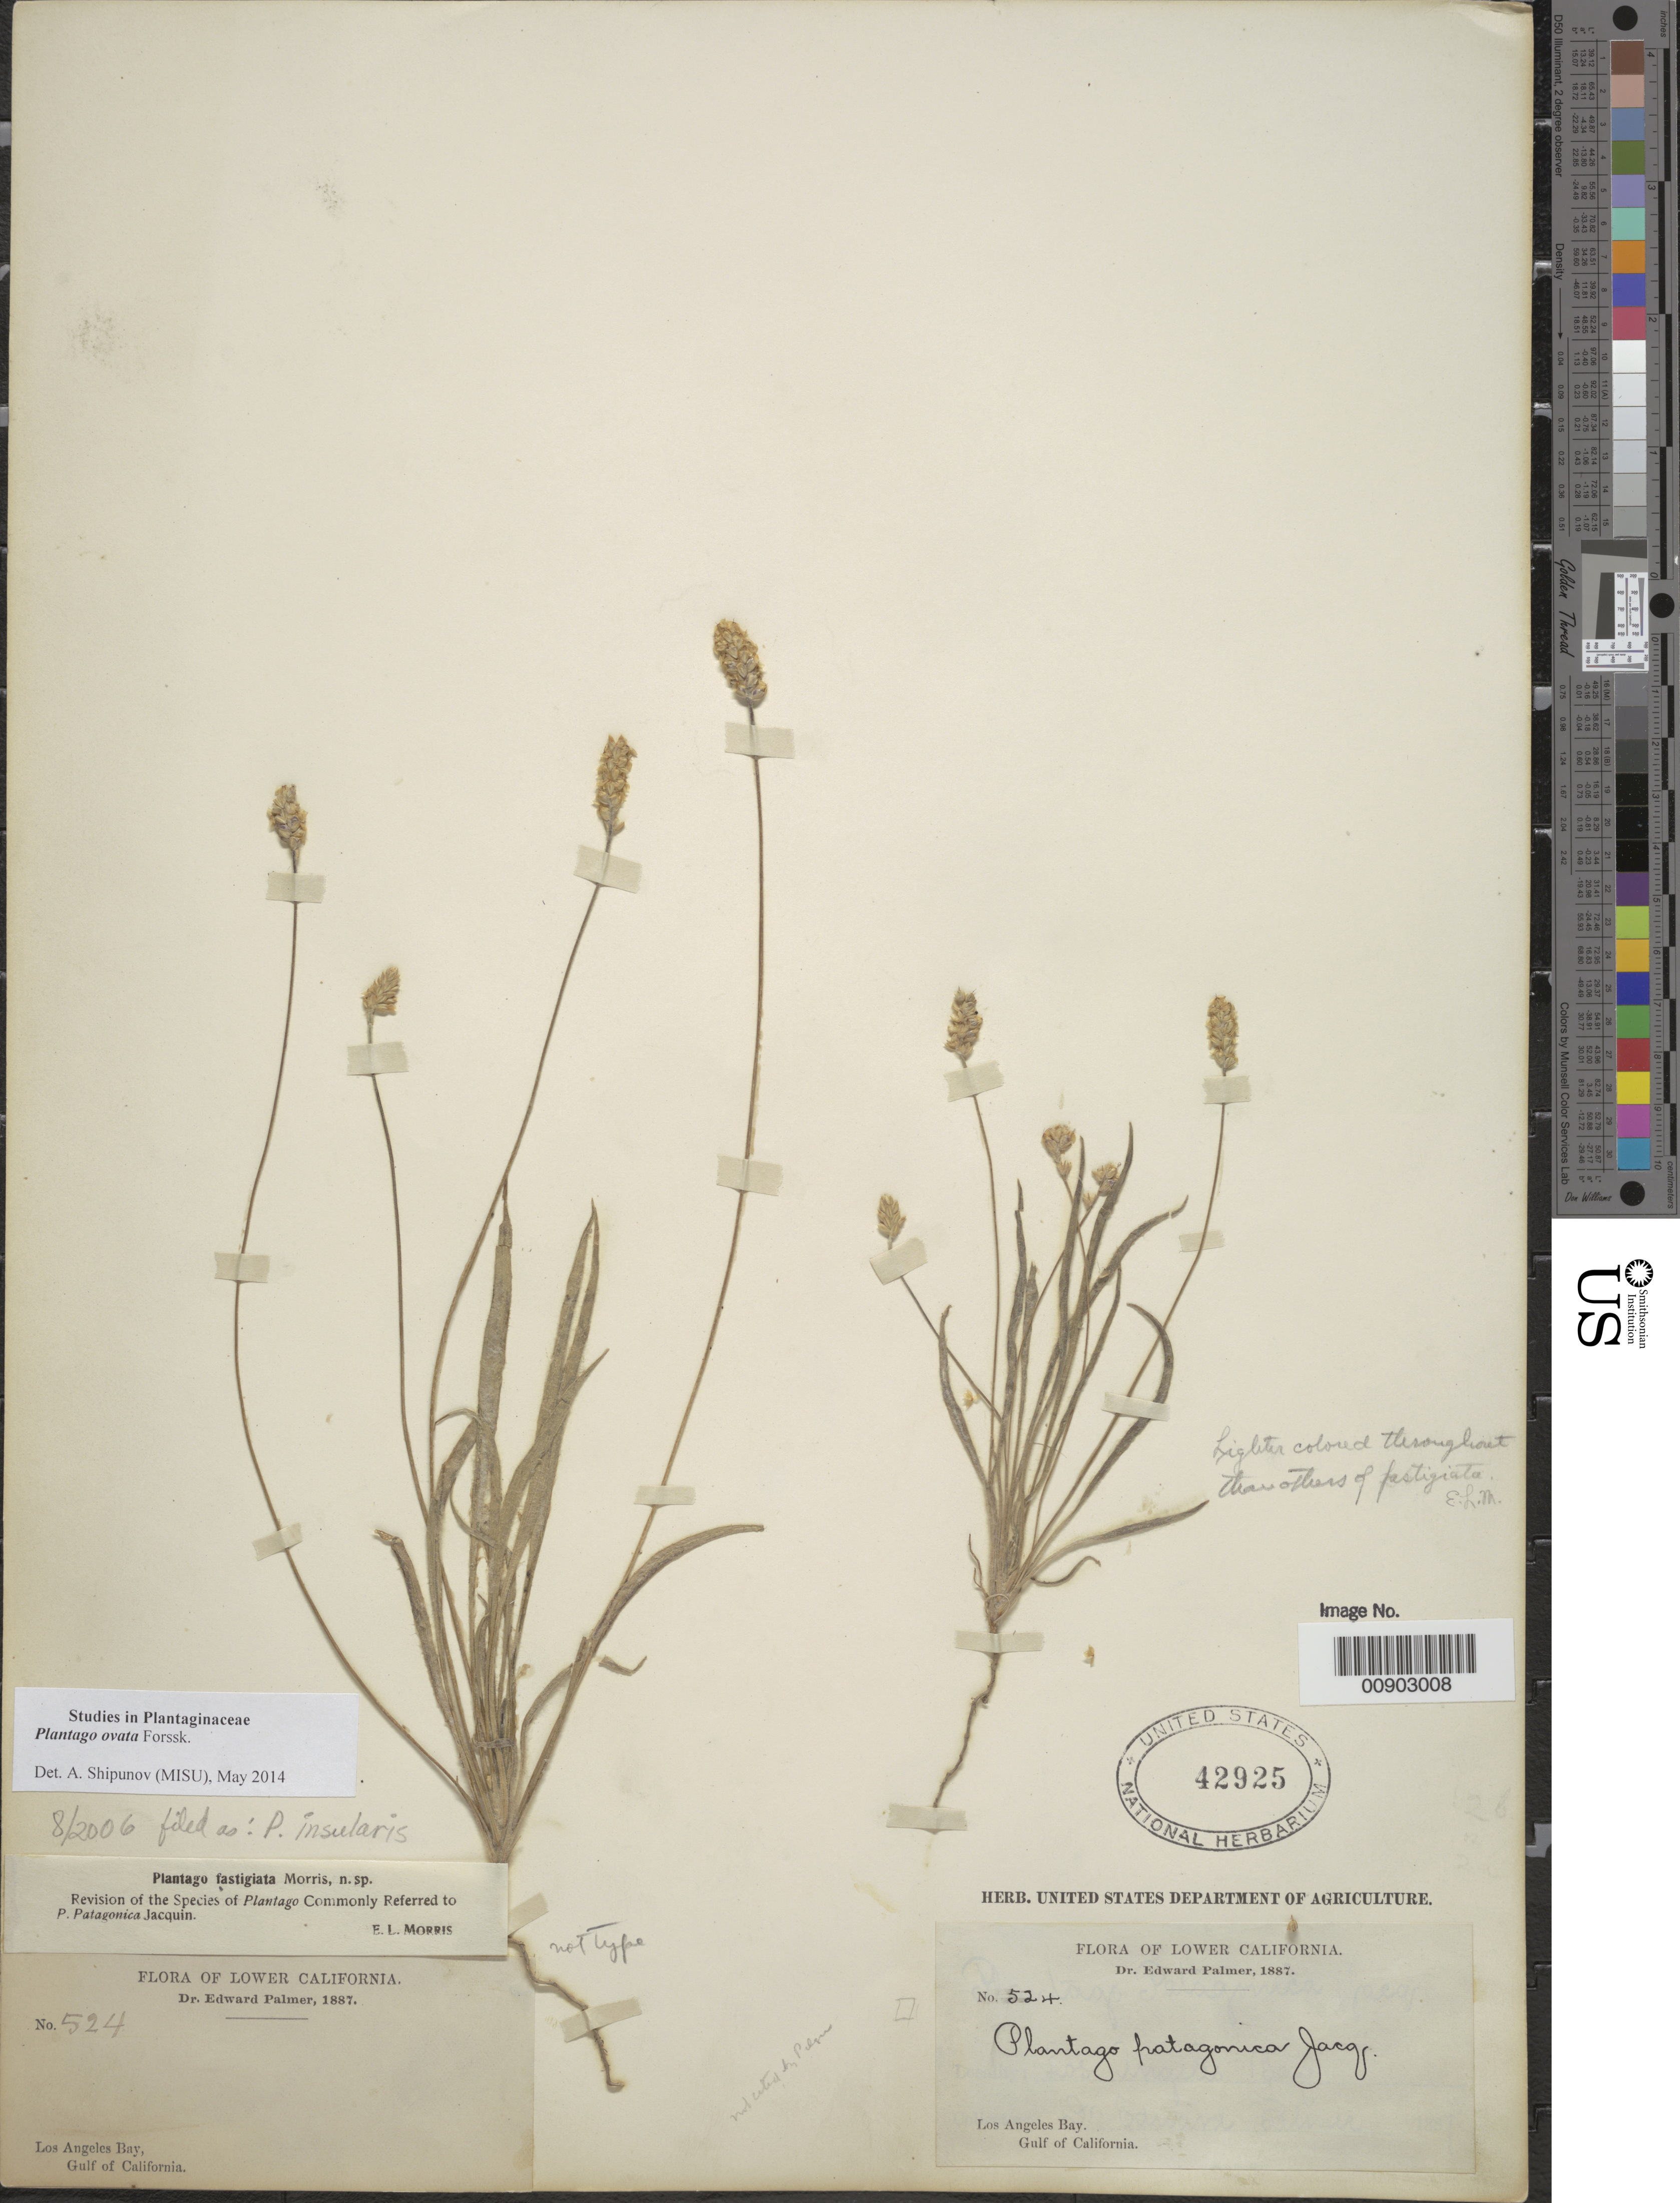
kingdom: Plantae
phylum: Tracheophyta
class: Magnoliopsida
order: Lamiales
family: Plantaginaceae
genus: Plantago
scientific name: Plantago ovata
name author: Forssk.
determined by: Shipunov, Alexey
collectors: E. Palmer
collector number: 524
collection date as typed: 1887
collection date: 1887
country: Mexico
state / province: Baja California Norte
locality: Los Angeles Bay, Gulf of California, Baja California.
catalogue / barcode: US 42925